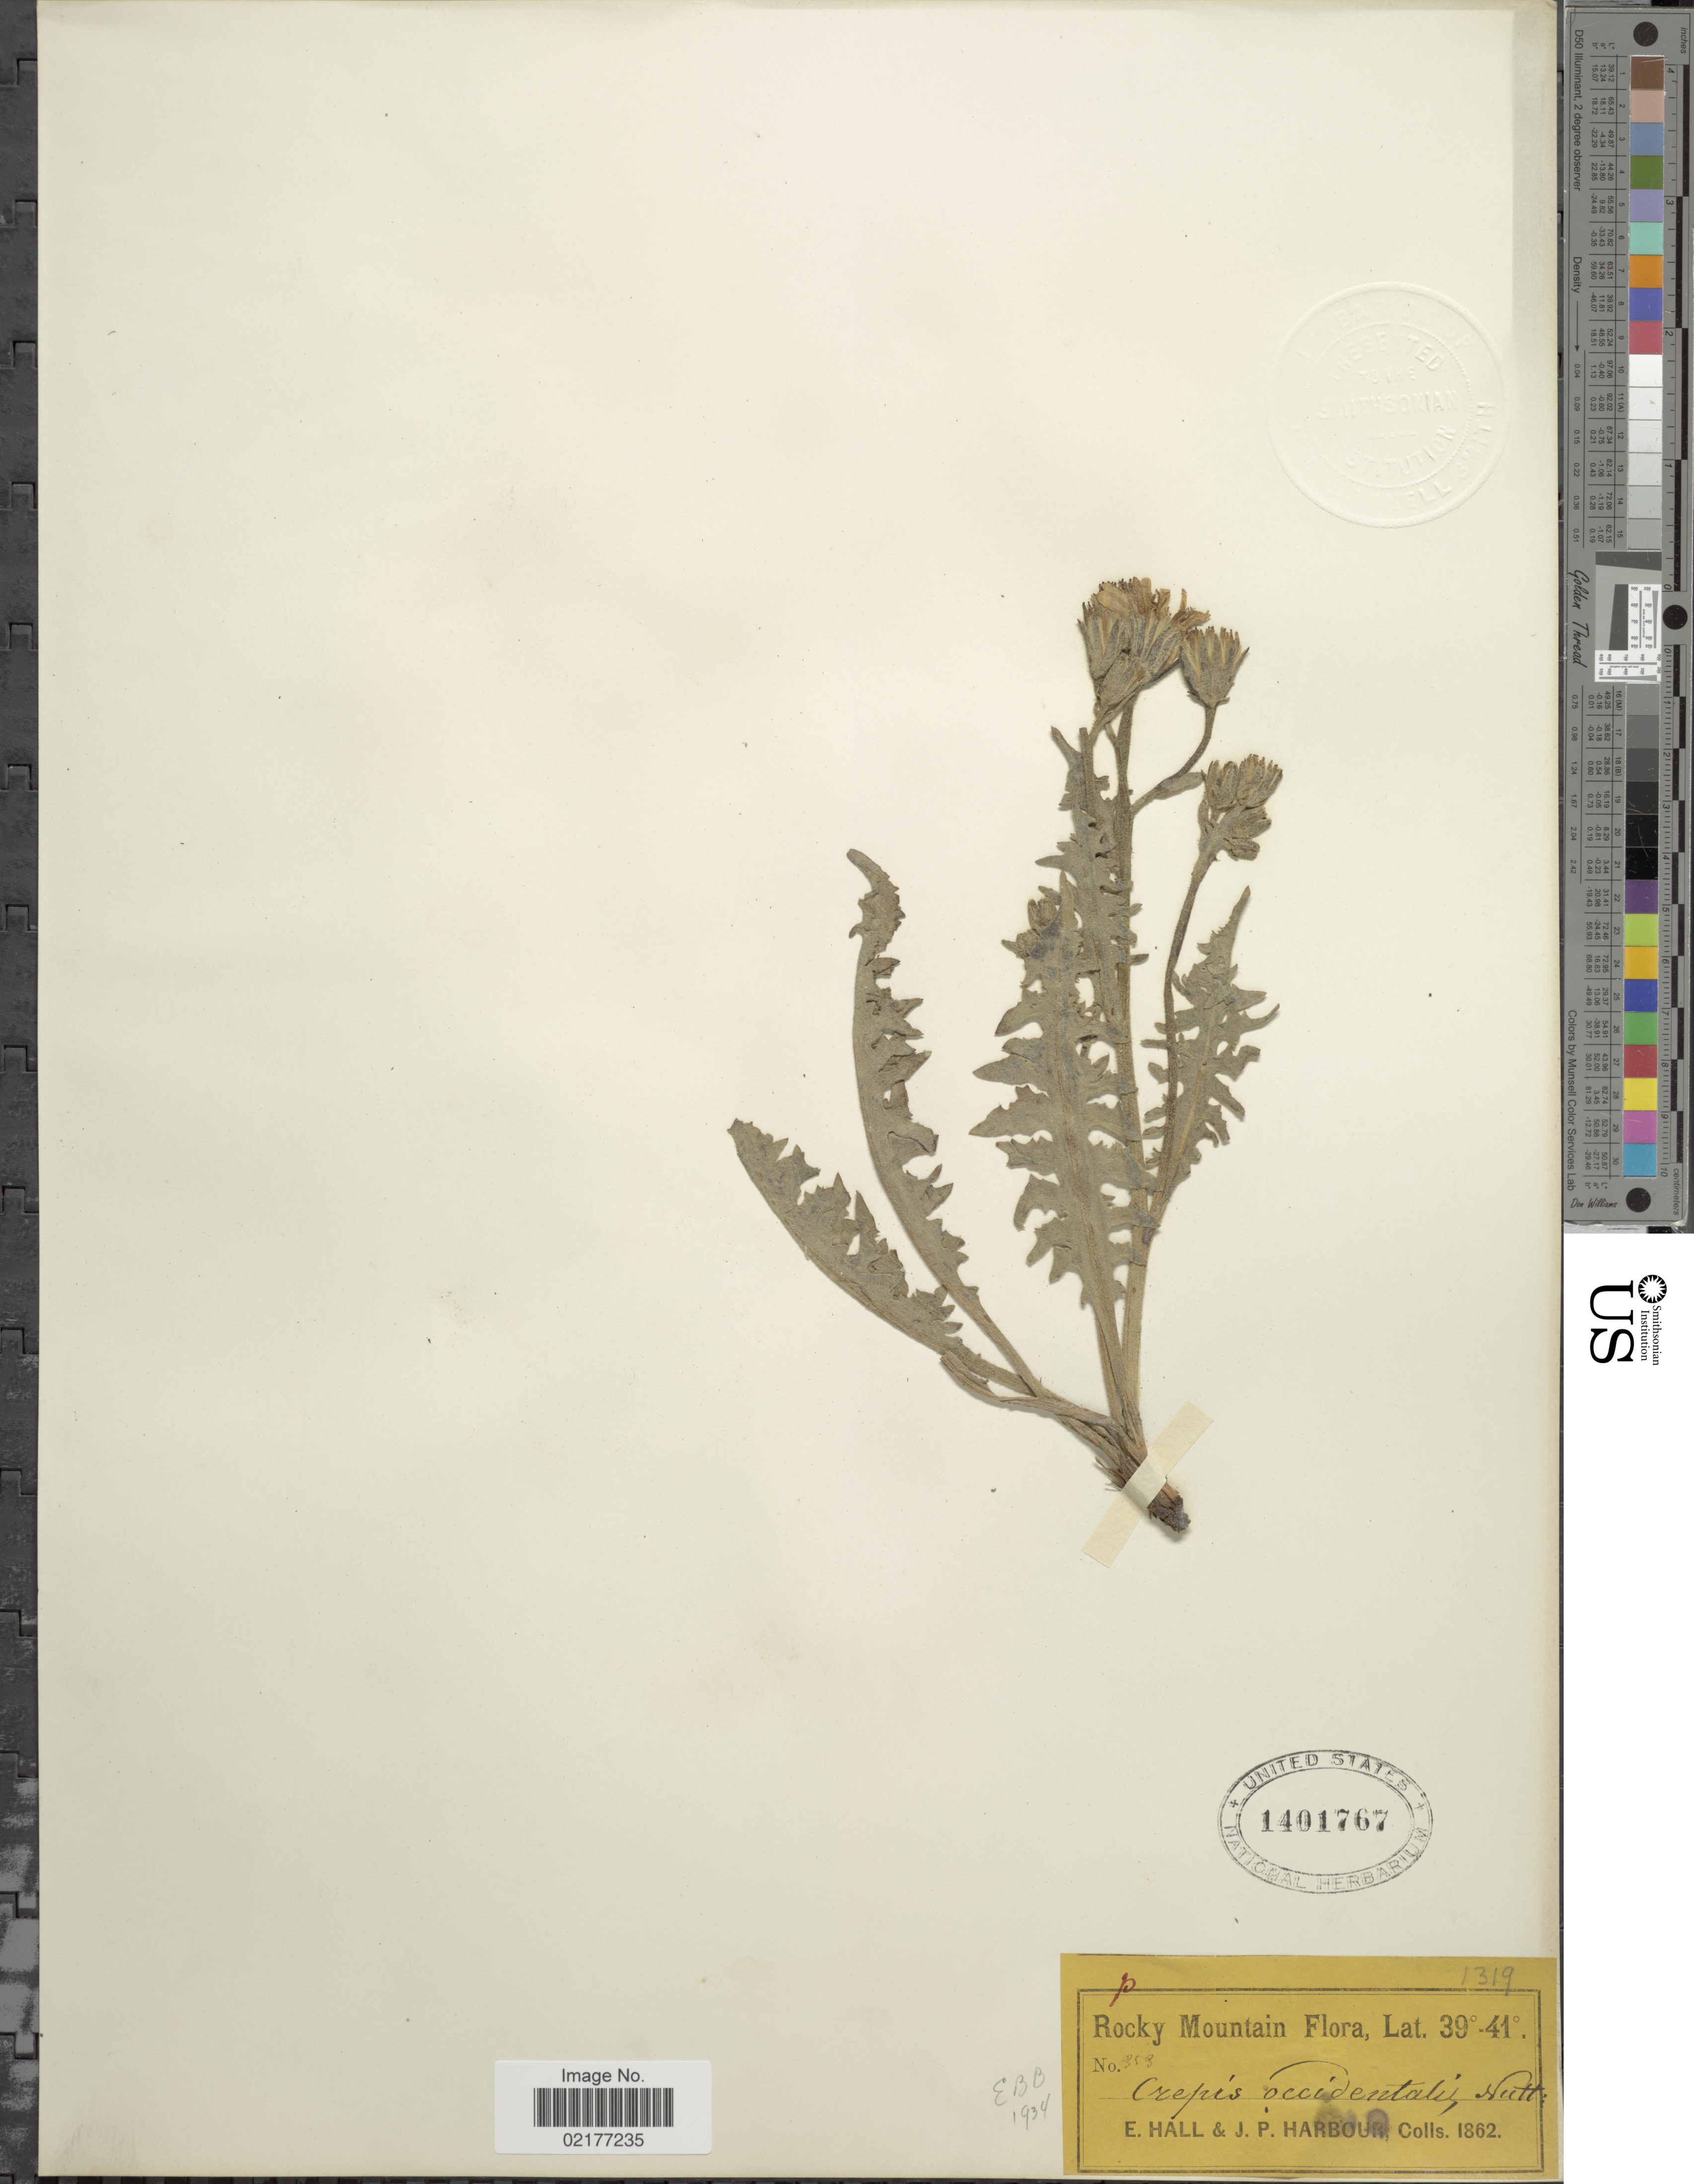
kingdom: Plantae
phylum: Tracheophyta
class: Magnoliopsida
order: Asterales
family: Asteraceae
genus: Crepis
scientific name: Crepis occidentalis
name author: Nutt.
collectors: E. Hall & J. Harbour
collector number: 359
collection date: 1862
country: United States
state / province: Colorado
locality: Rocky Mtns.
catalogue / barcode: US 1401767